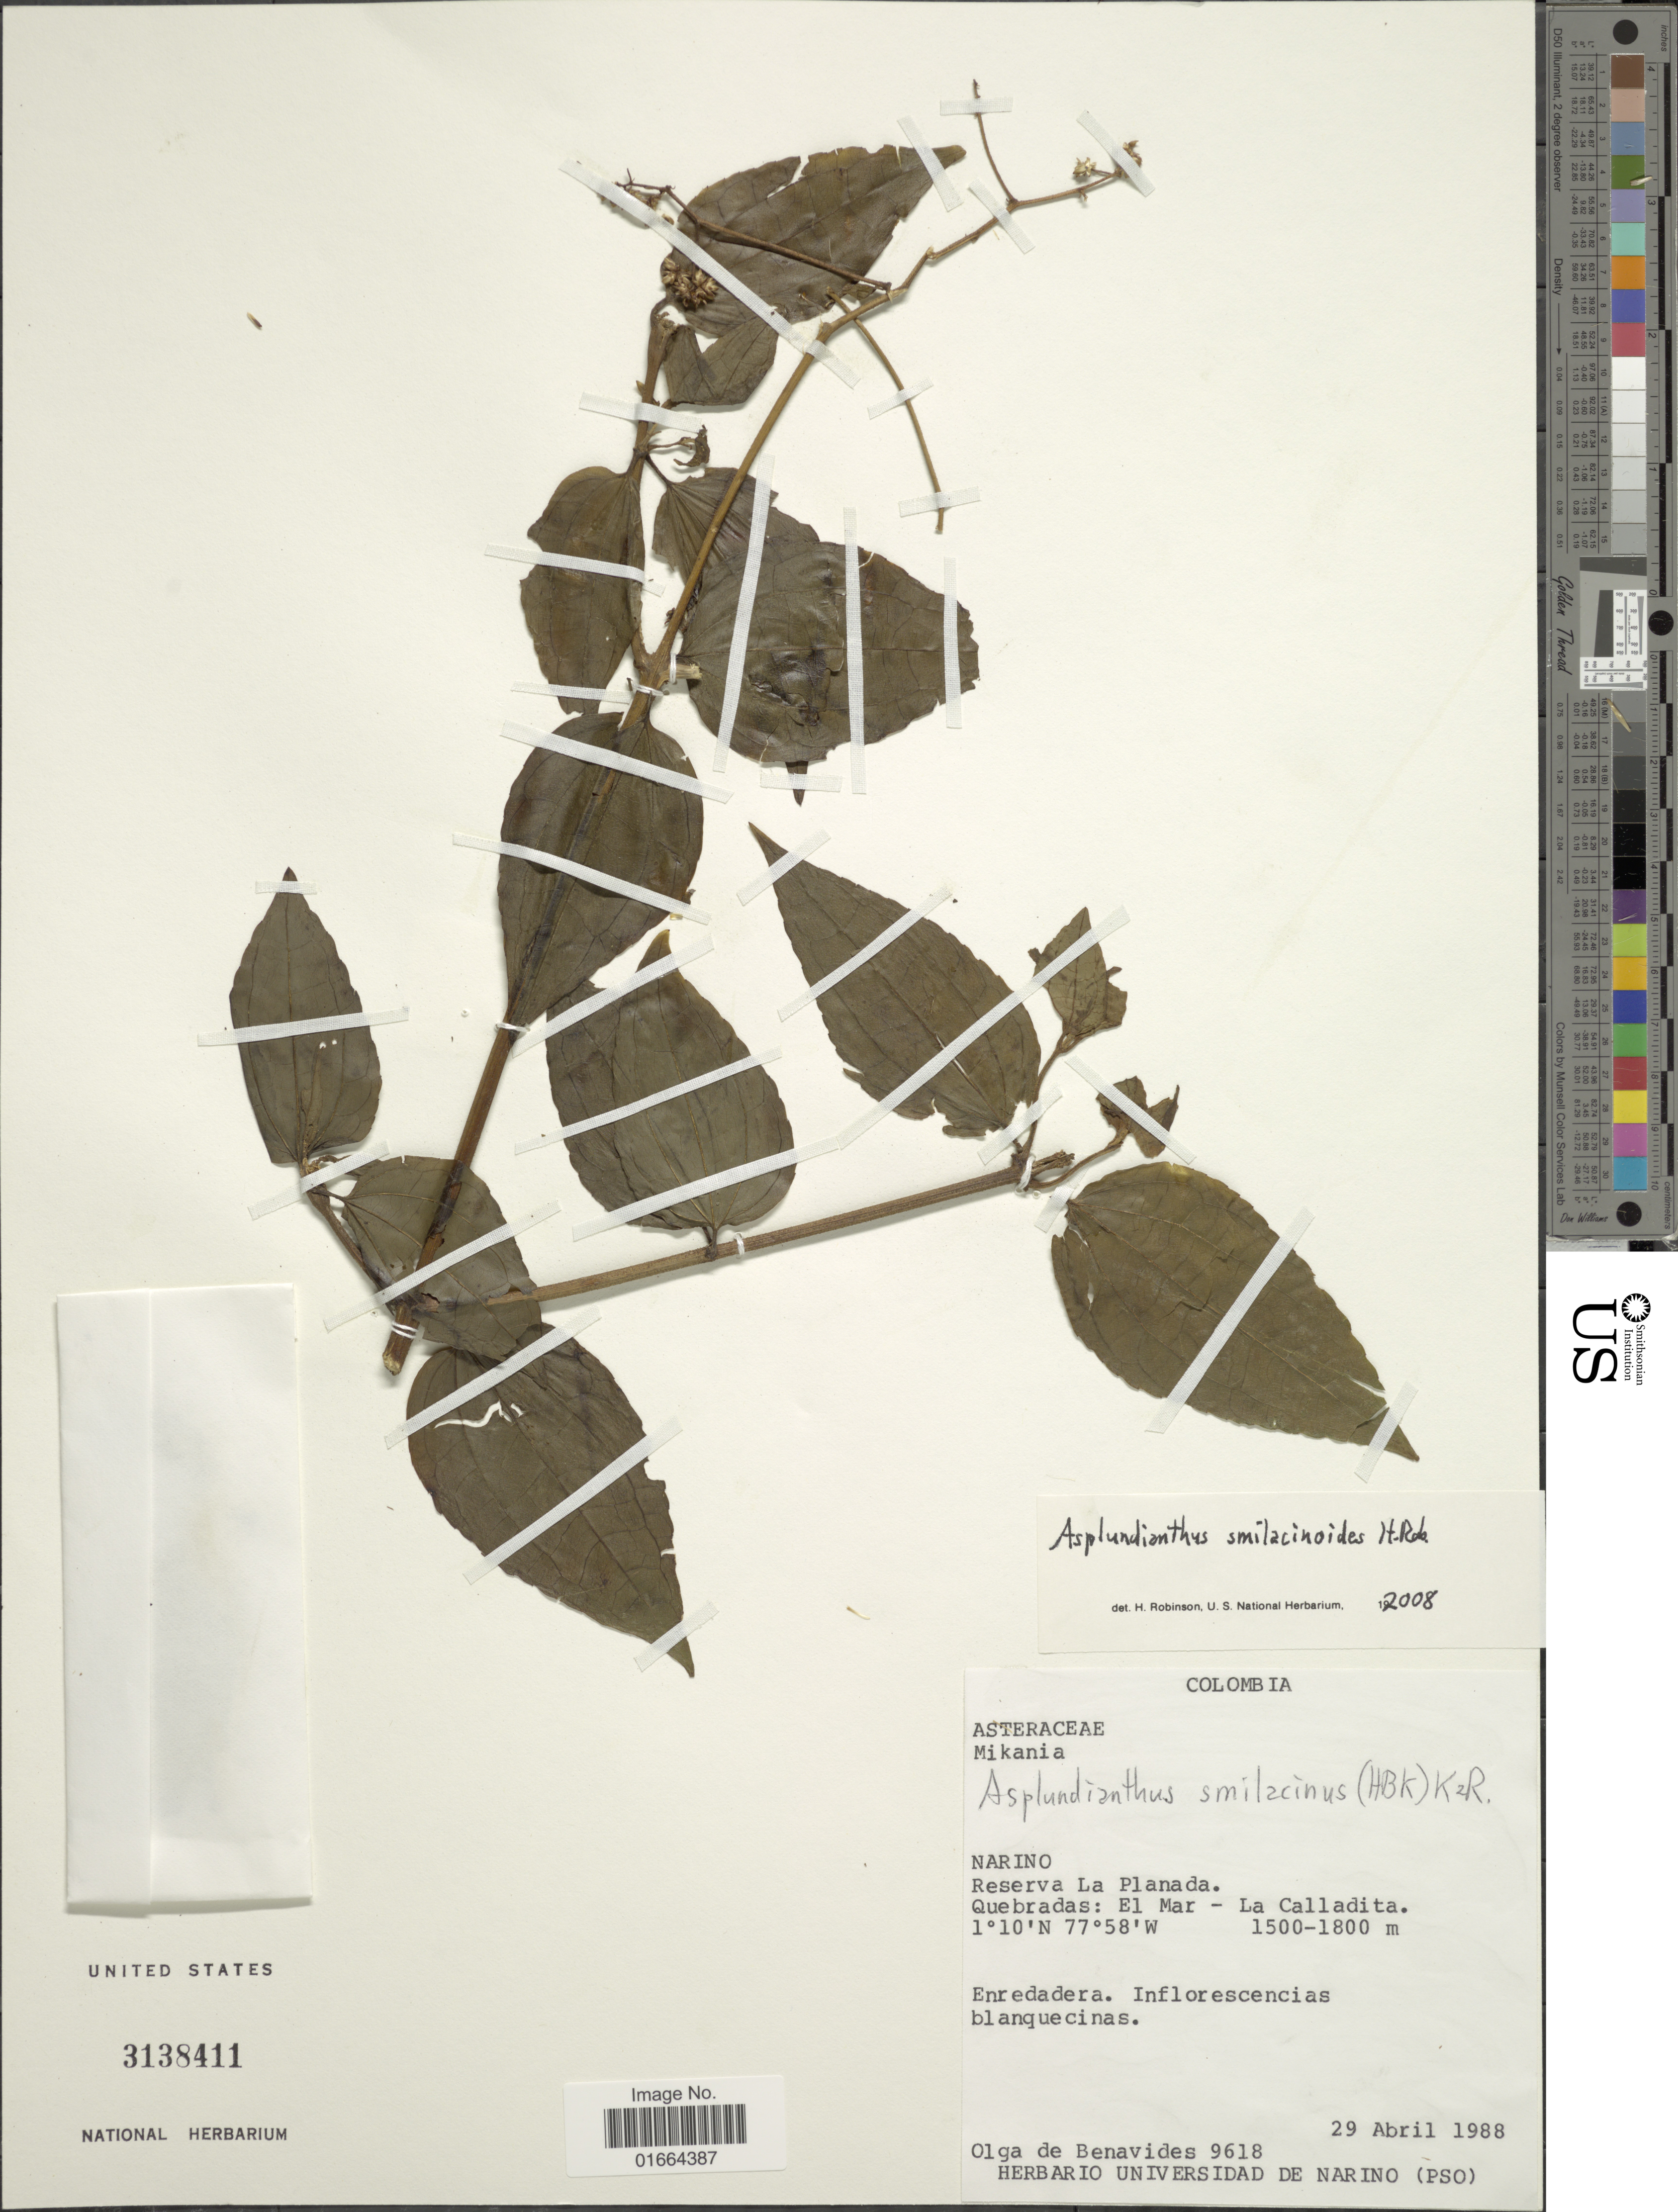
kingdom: Plantae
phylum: Tracheophyta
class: Magnoliopsida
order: Asterales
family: Asteraceae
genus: Asplundianthus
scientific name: Asplundianthus smilacinoides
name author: H. Rob.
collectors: Olga S. de Benavides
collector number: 9618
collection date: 1988-04-29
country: Colombia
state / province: Nariño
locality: Narino, Reserva La Planada, Quebradas: El Mar- La Calladita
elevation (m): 1500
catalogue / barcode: US 3138411